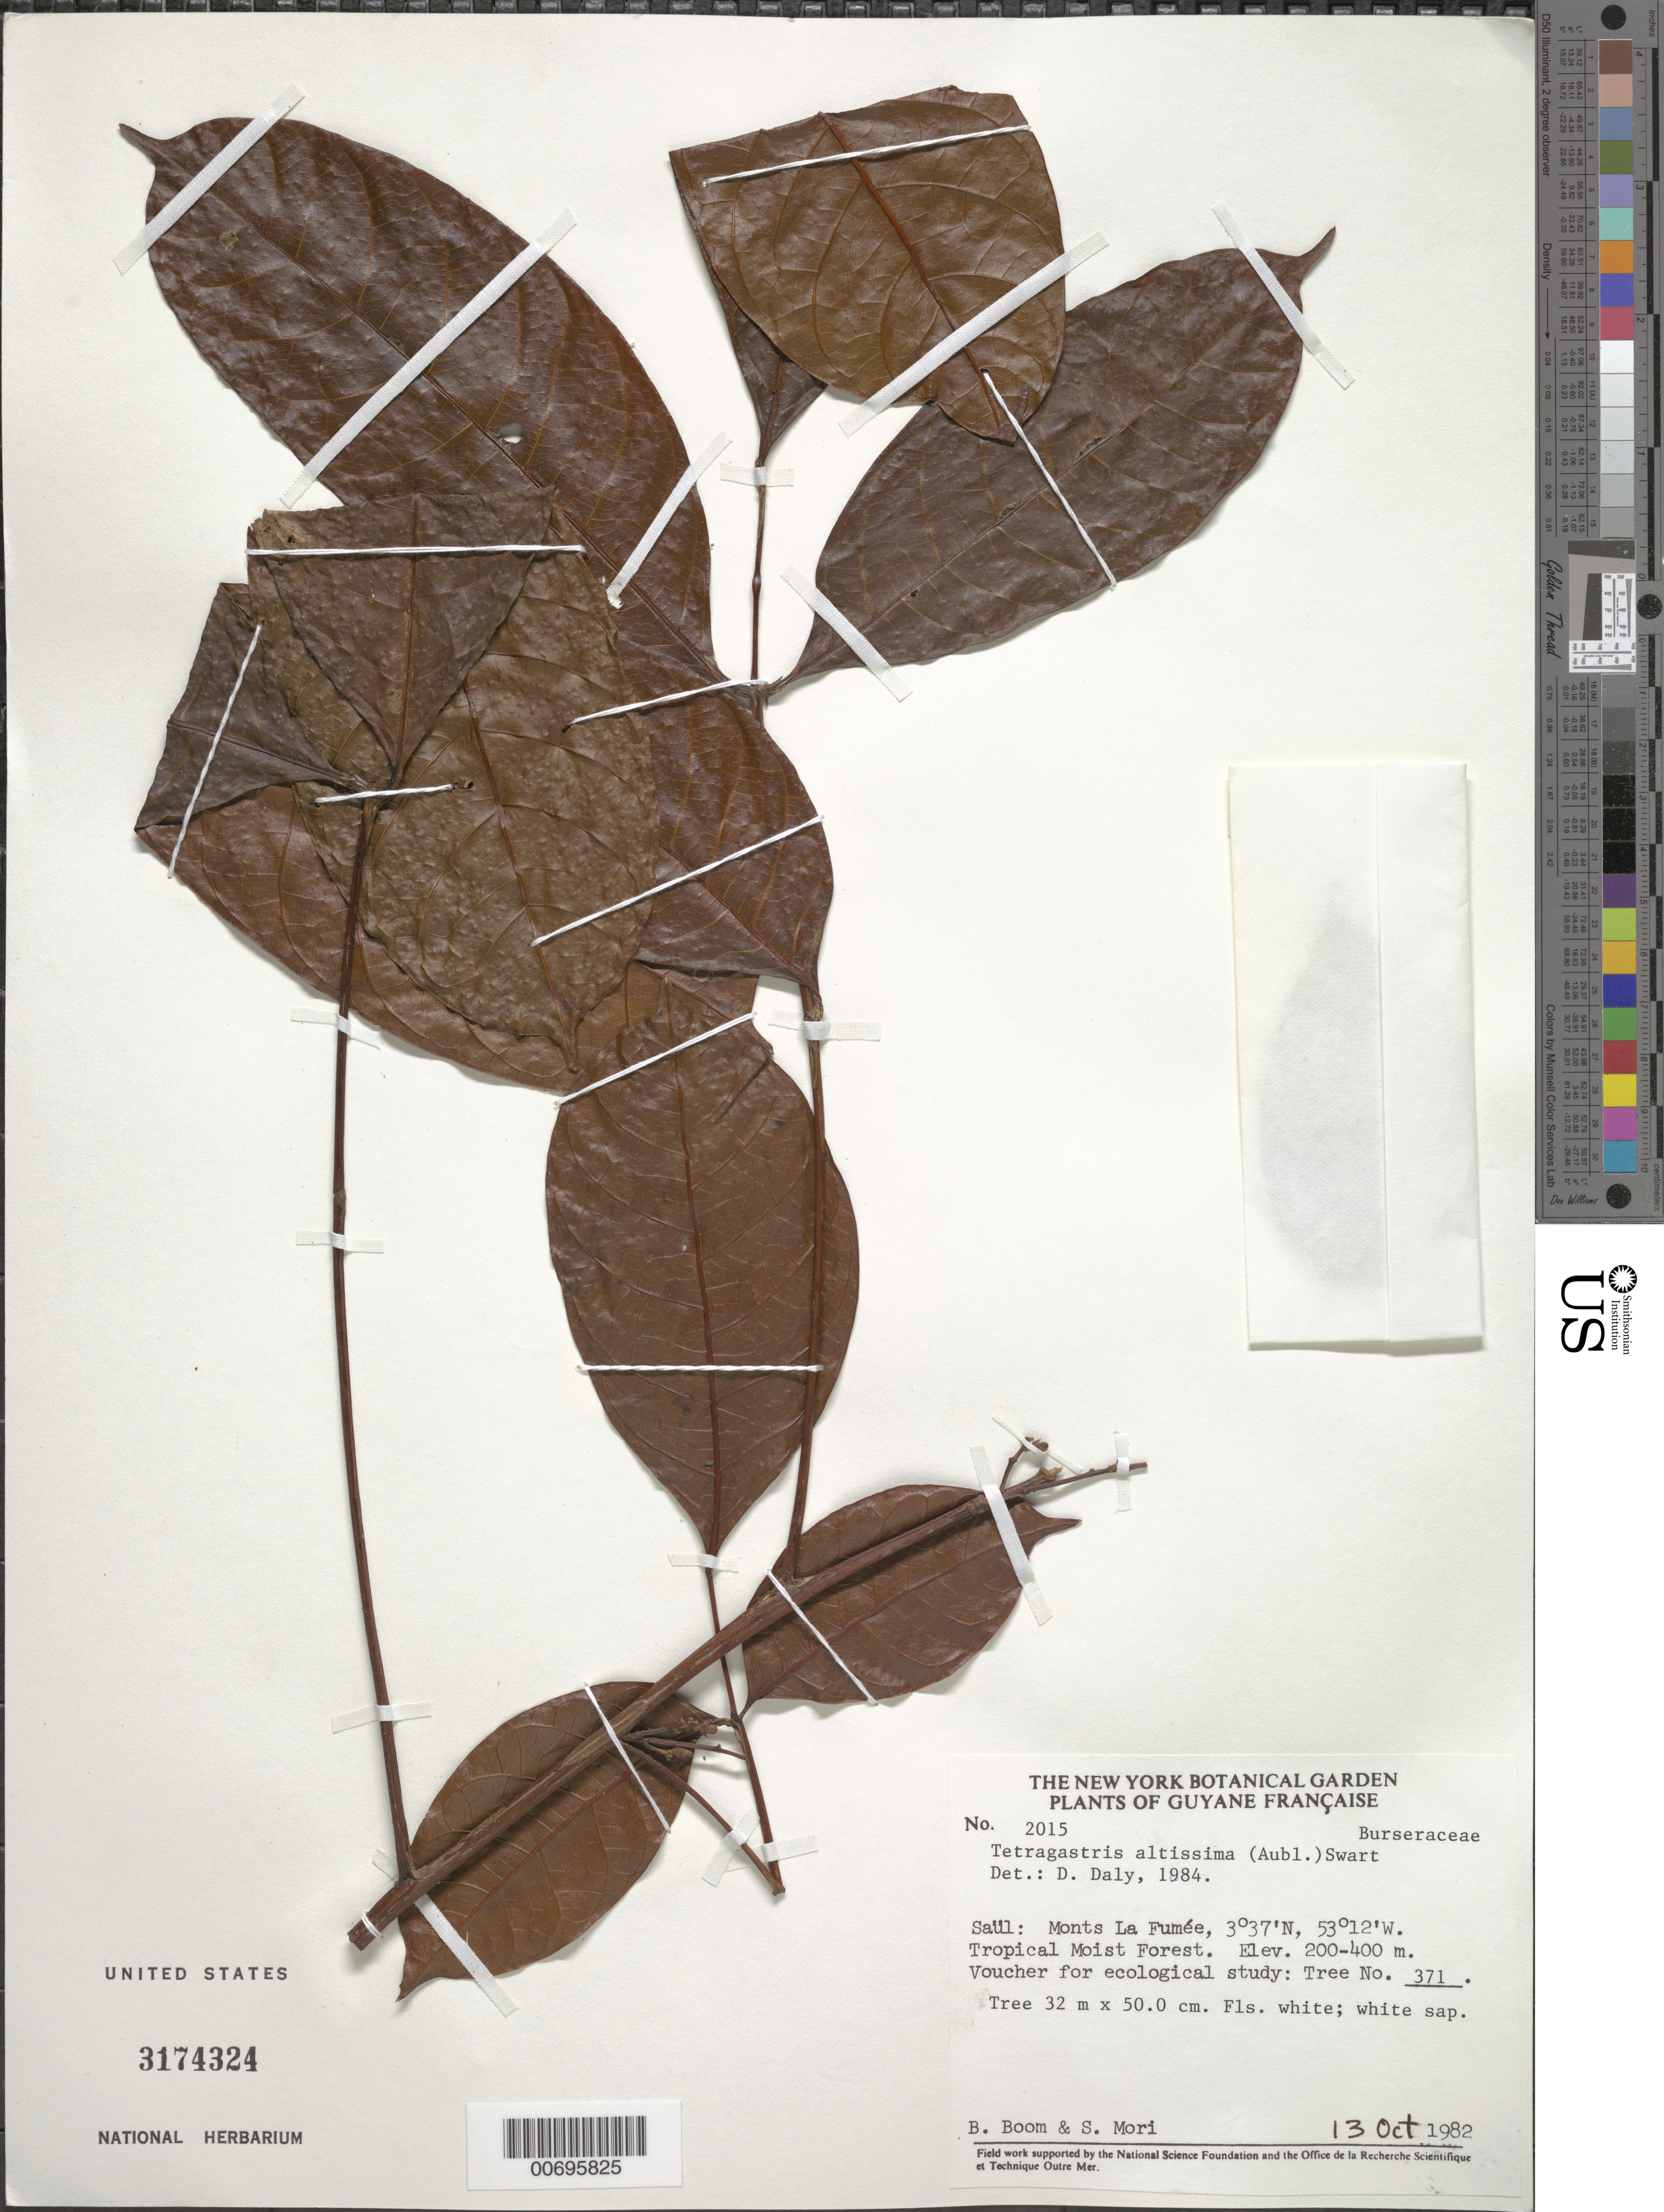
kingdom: Plantae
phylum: Tracheophyta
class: Magnoliopsida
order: Sapindales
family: Burseraceae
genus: Protium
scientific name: Protium altissimum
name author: (Aubl.) Marchand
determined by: Daly, Douglas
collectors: B. M. Boom & S. Mori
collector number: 2015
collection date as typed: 13-Oct-82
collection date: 1982-10-13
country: French Guiana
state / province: Saint-Laurent-du-Maroni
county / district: Saül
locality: Monts La Fumée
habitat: Tropical moist forest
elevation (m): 200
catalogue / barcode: US 3174324